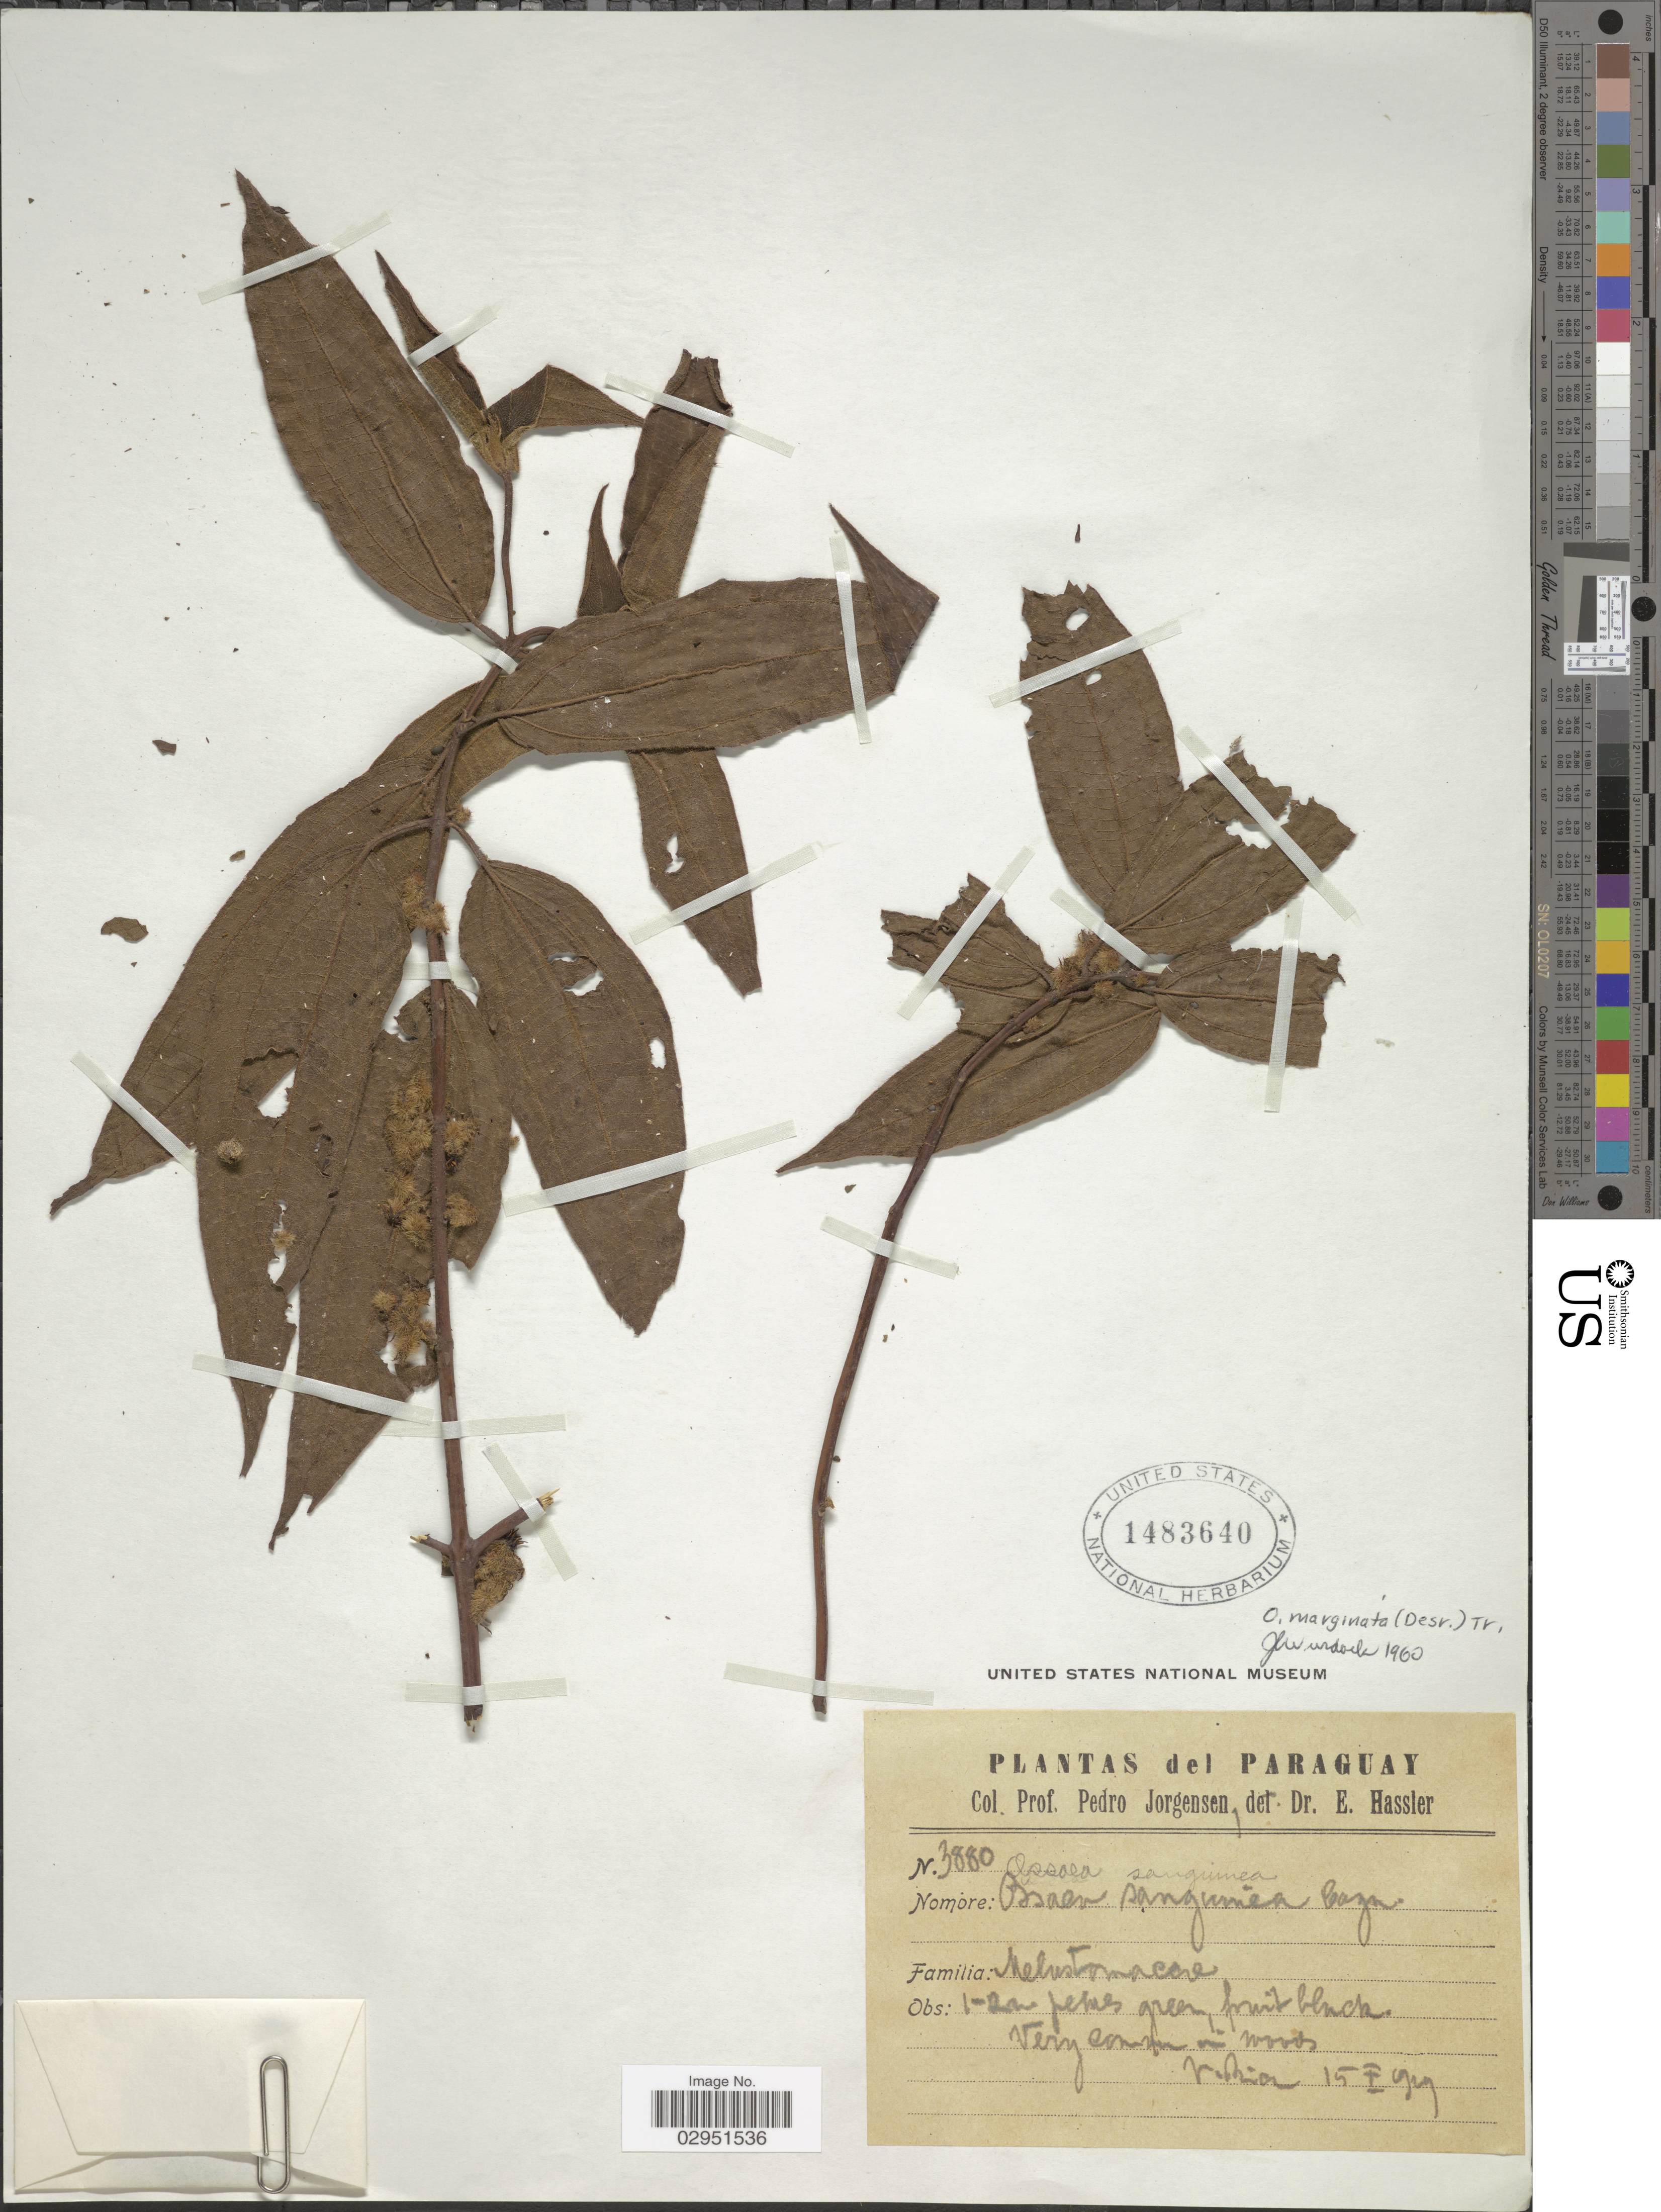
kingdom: Plantae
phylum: Tracheophyta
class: Magnoliopsida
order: Myrtales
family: Melastomataceae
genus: Ossaea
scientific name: Ossaea marginata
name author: Triana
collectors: P. Jörgensen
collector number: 3880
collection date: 1929-02-15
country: Paraguay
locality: V. Rica.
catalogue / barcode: US 1483640